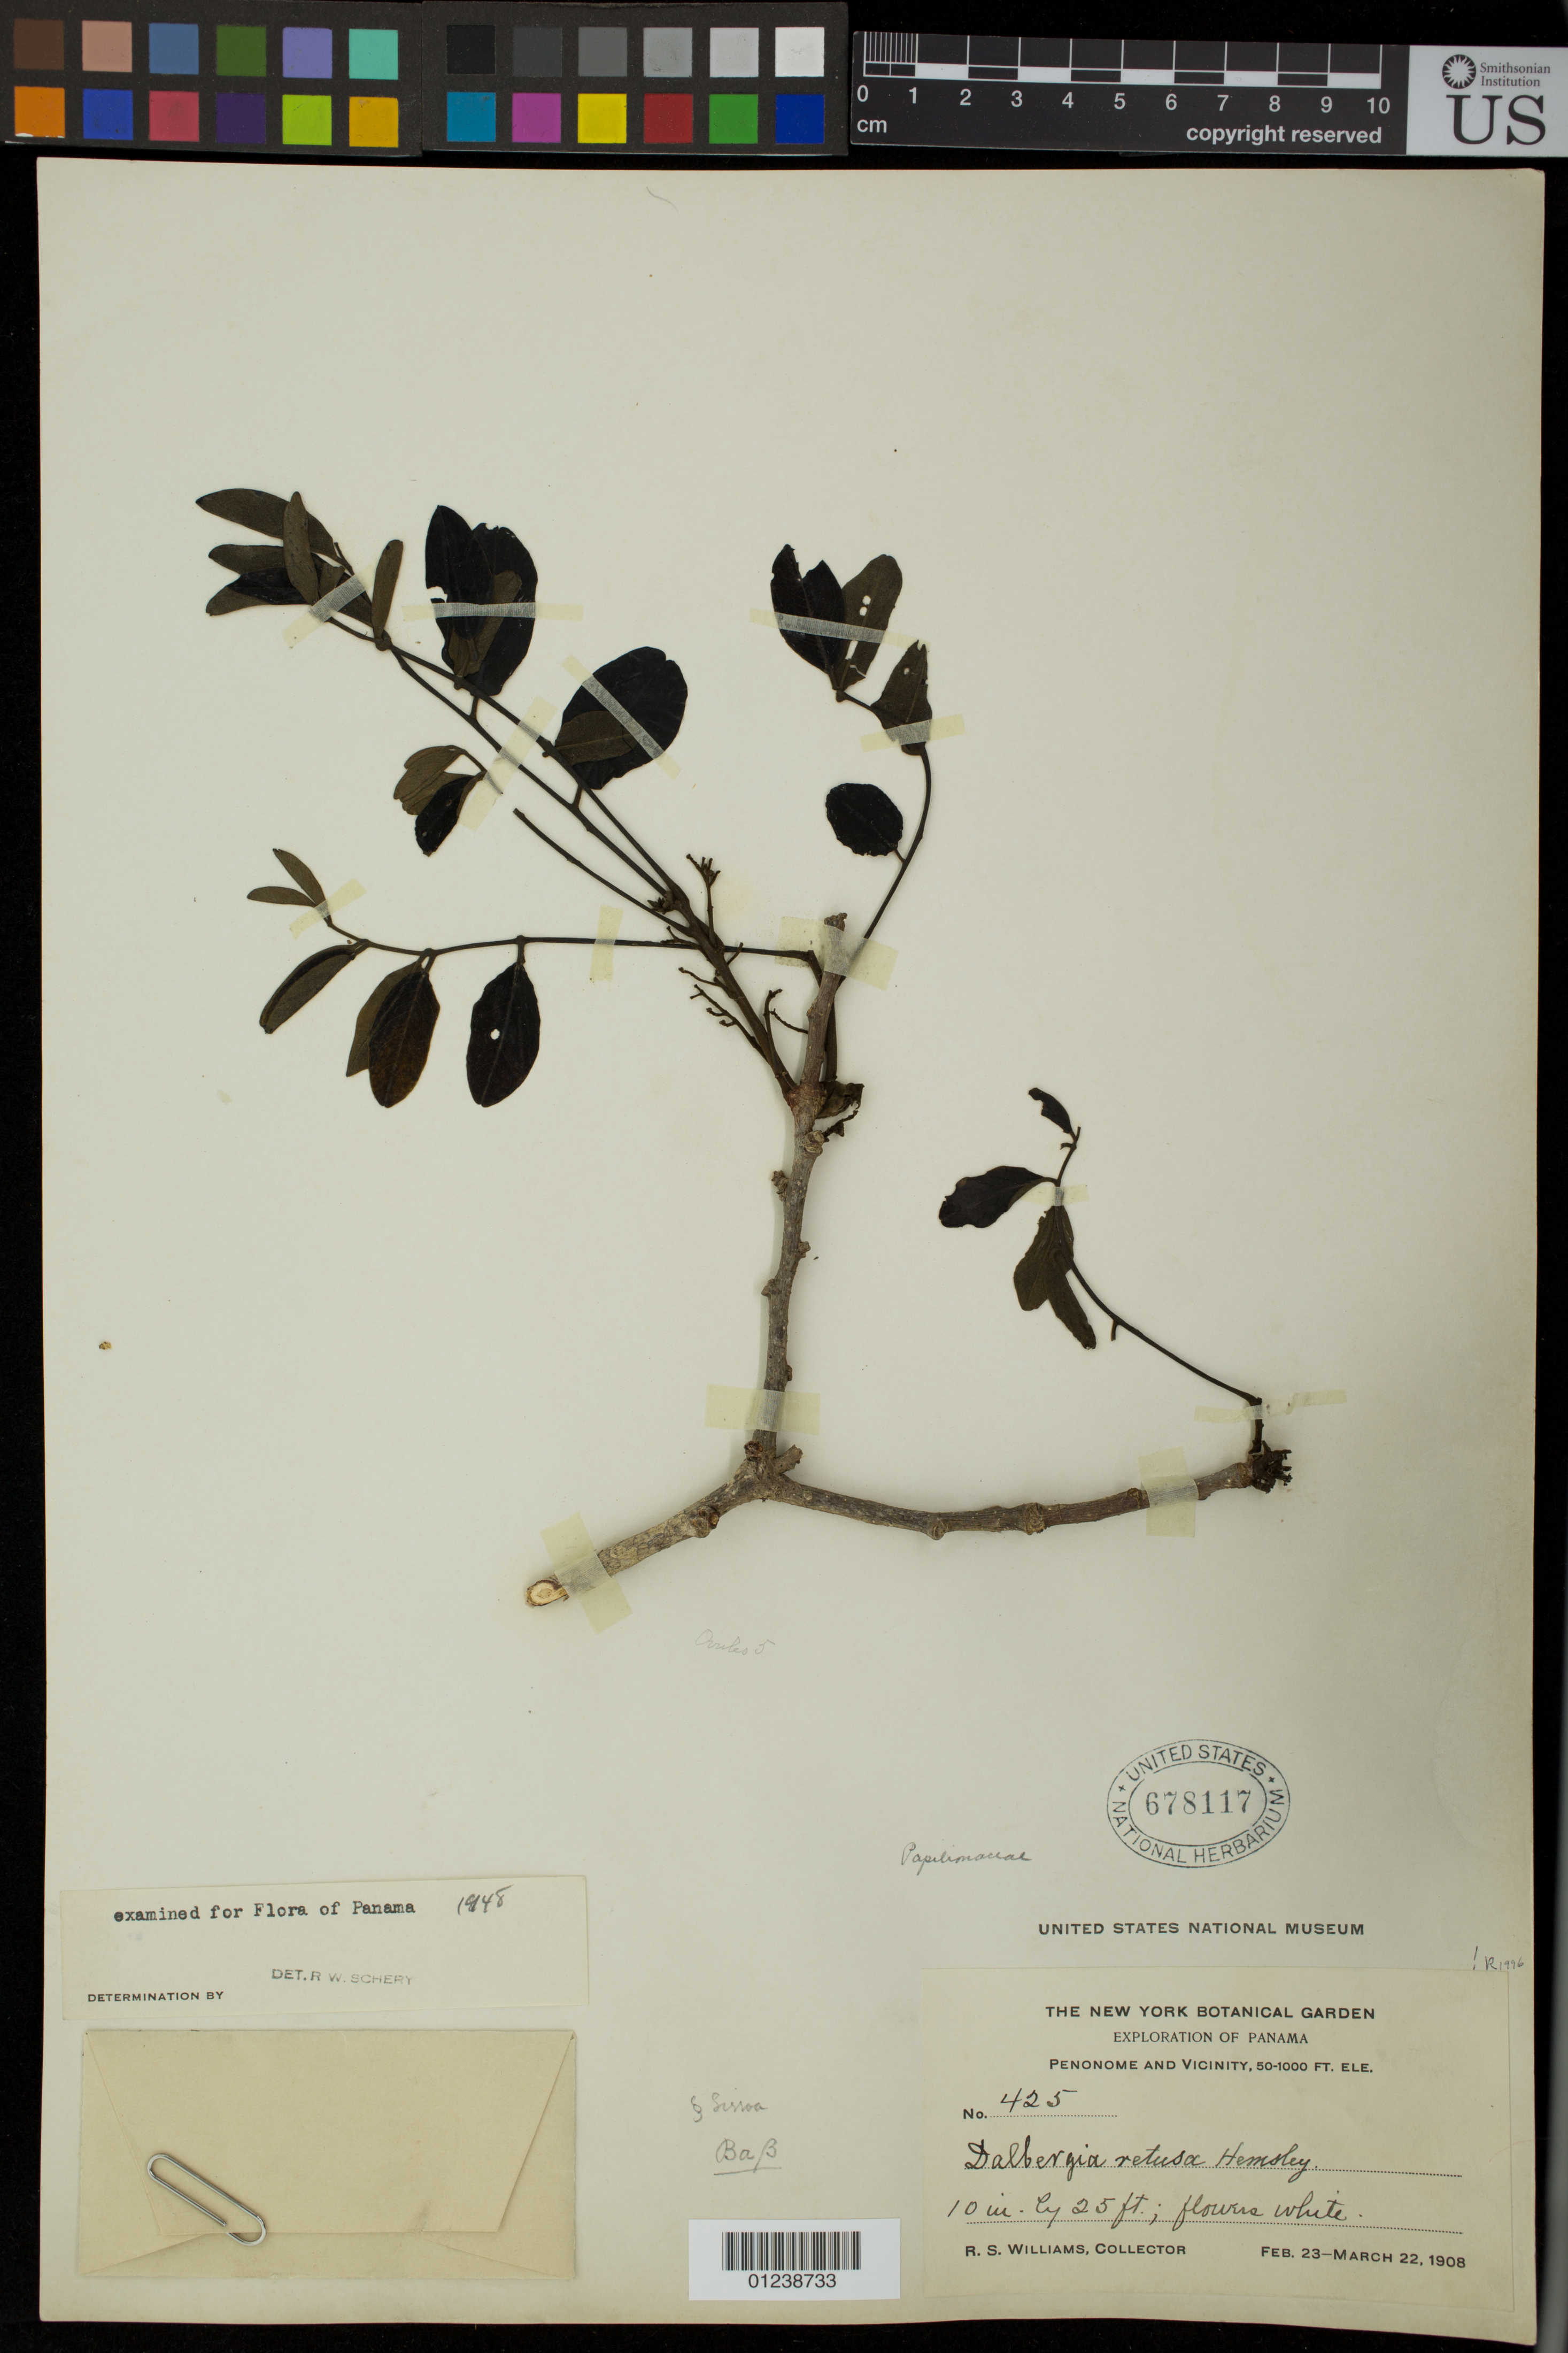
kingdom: Plantae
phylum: Tracheophyta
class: Magnoliopsida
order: Fabales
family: Fabaceae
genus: Dalbergia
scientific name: Dalbergia retusa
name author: Hemsl.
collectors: R. S. Williams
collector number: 425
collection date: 1908-02-23/1908-03-22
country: Panama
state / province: Coclé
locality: Penonome and vicinity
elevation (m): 15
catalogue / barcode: US 678117